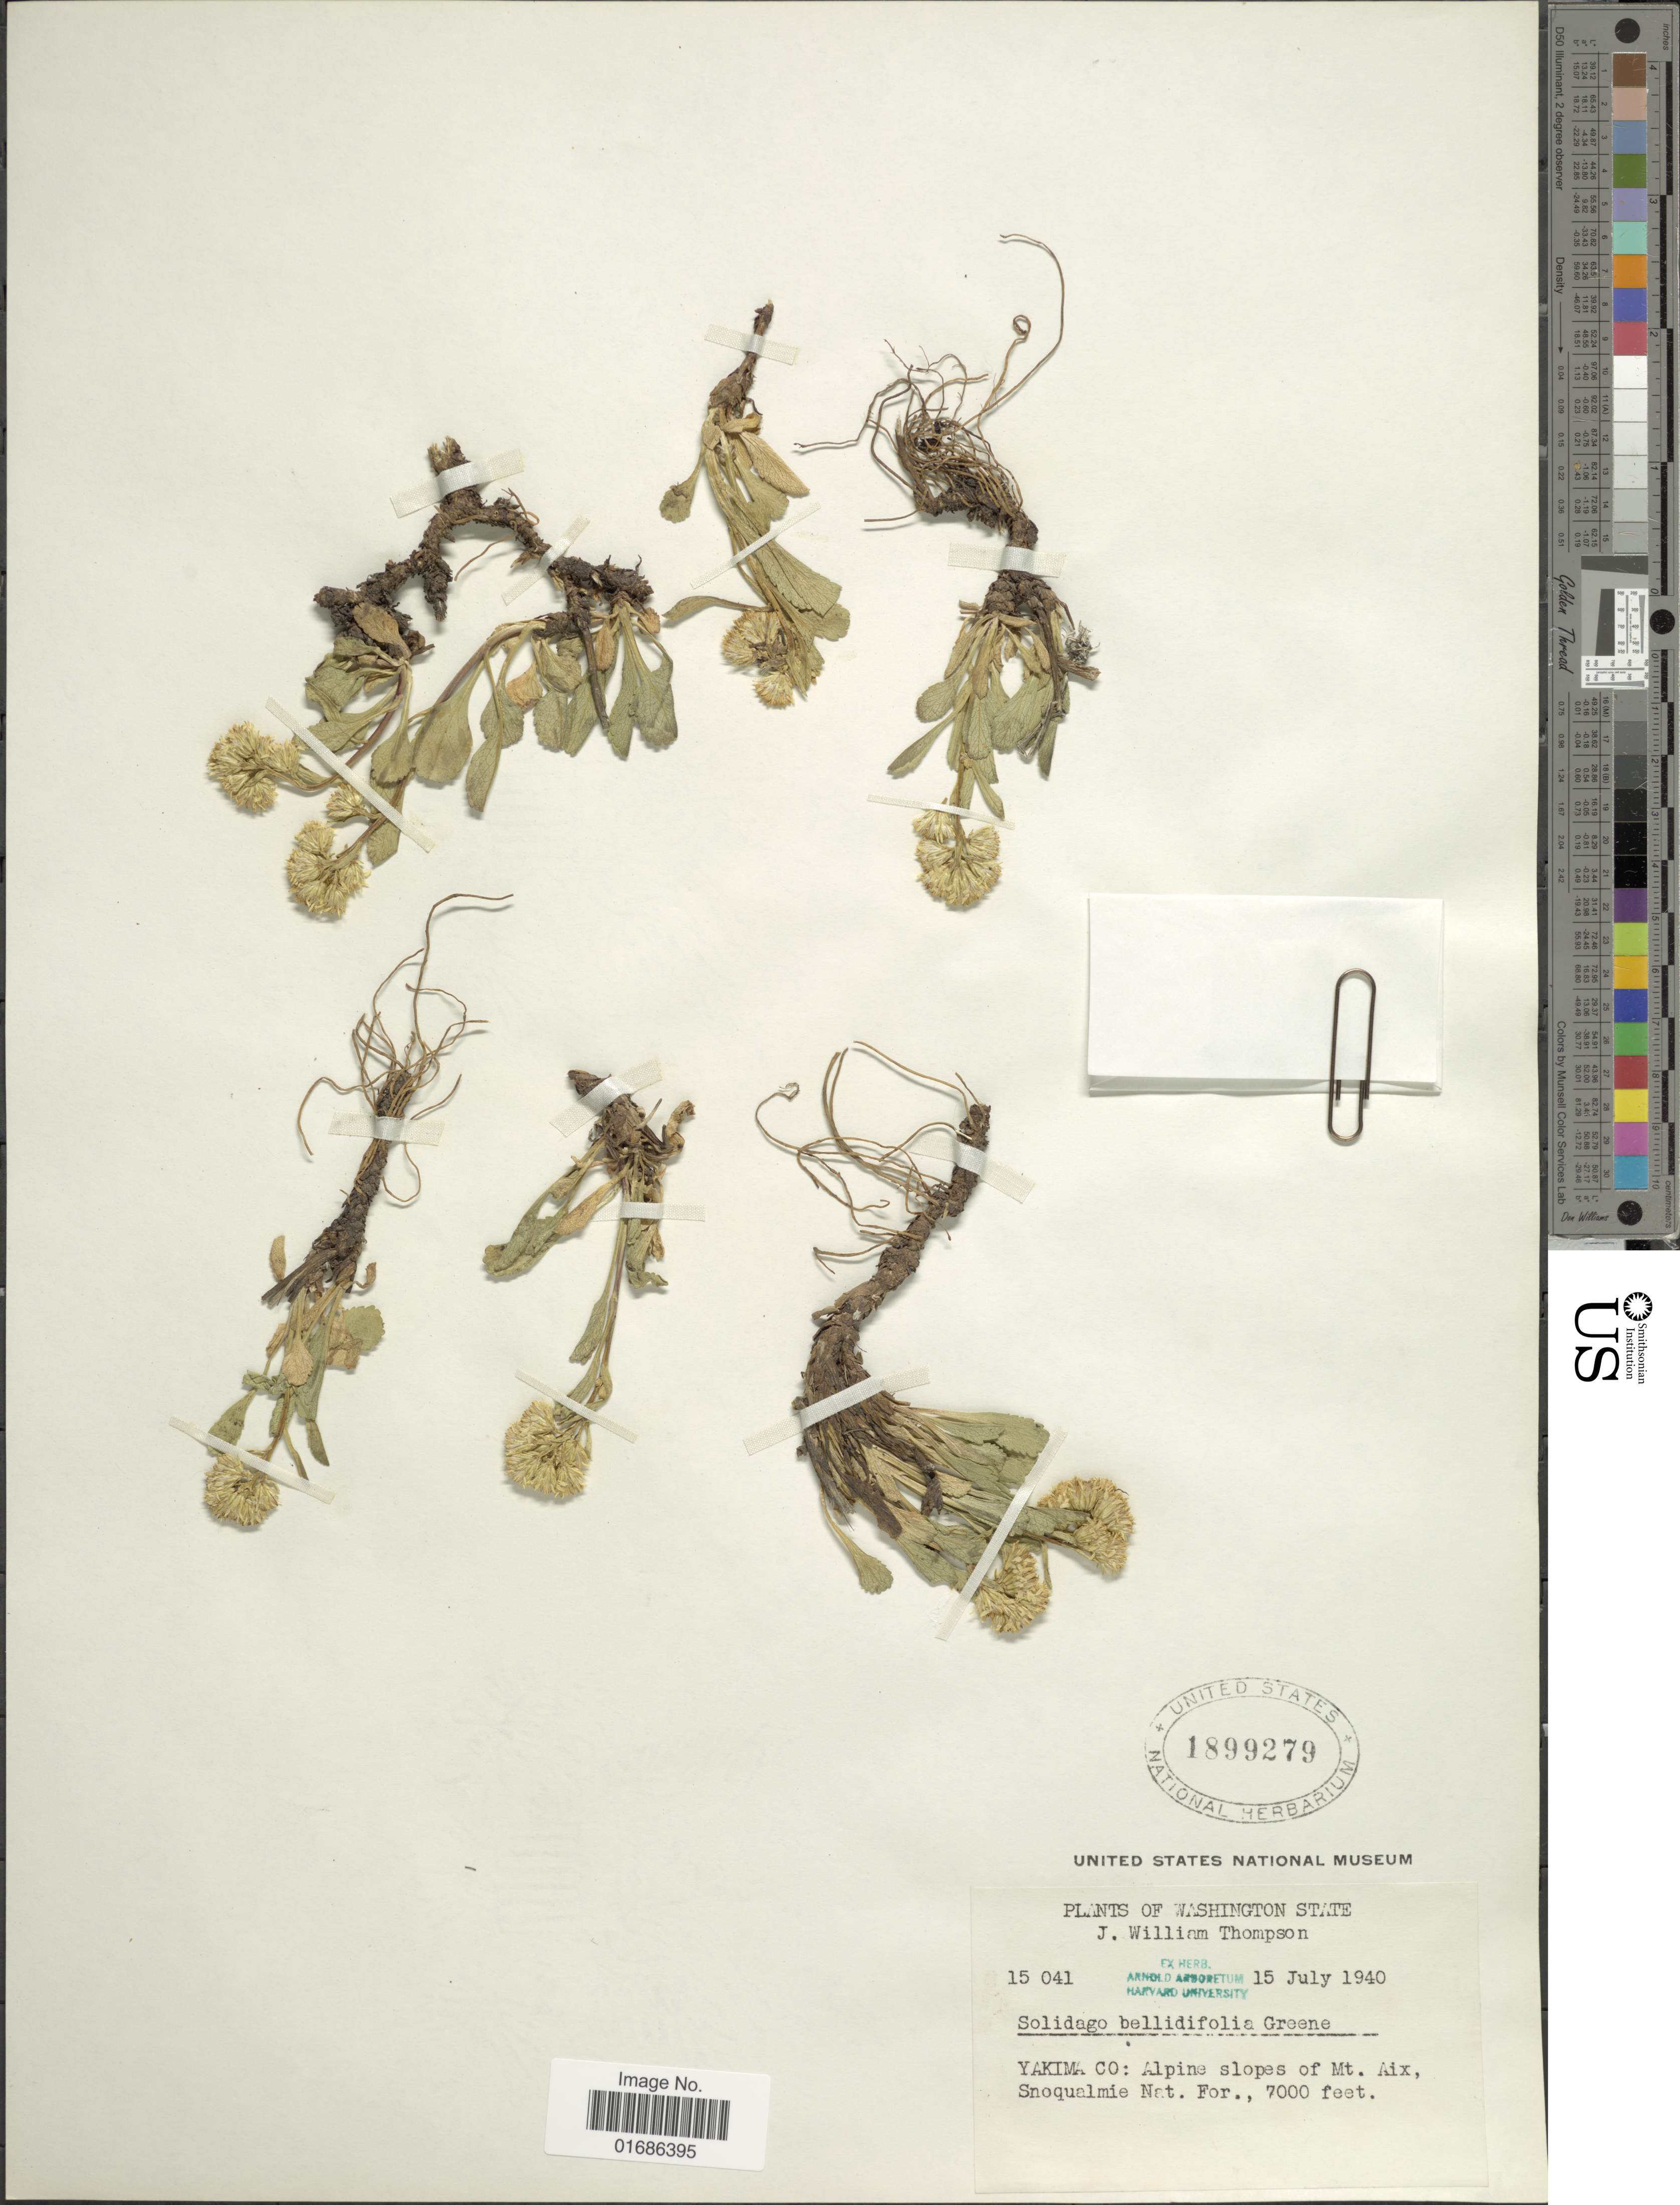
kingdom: Plantae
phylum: Tracheophyta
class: Magnoliopsida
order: Asterales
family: Asteraceae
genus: Solidago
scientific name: Solidago decumbens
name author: Greene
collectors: J. W. Thompson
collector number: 15041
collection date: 1940-07-15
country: United States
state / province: Washington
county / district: Yakima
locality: Yakima Co: Alpine slopes of Mt. Aix Snoqualmie Nat For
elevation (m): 2134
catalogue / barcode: US 1899279